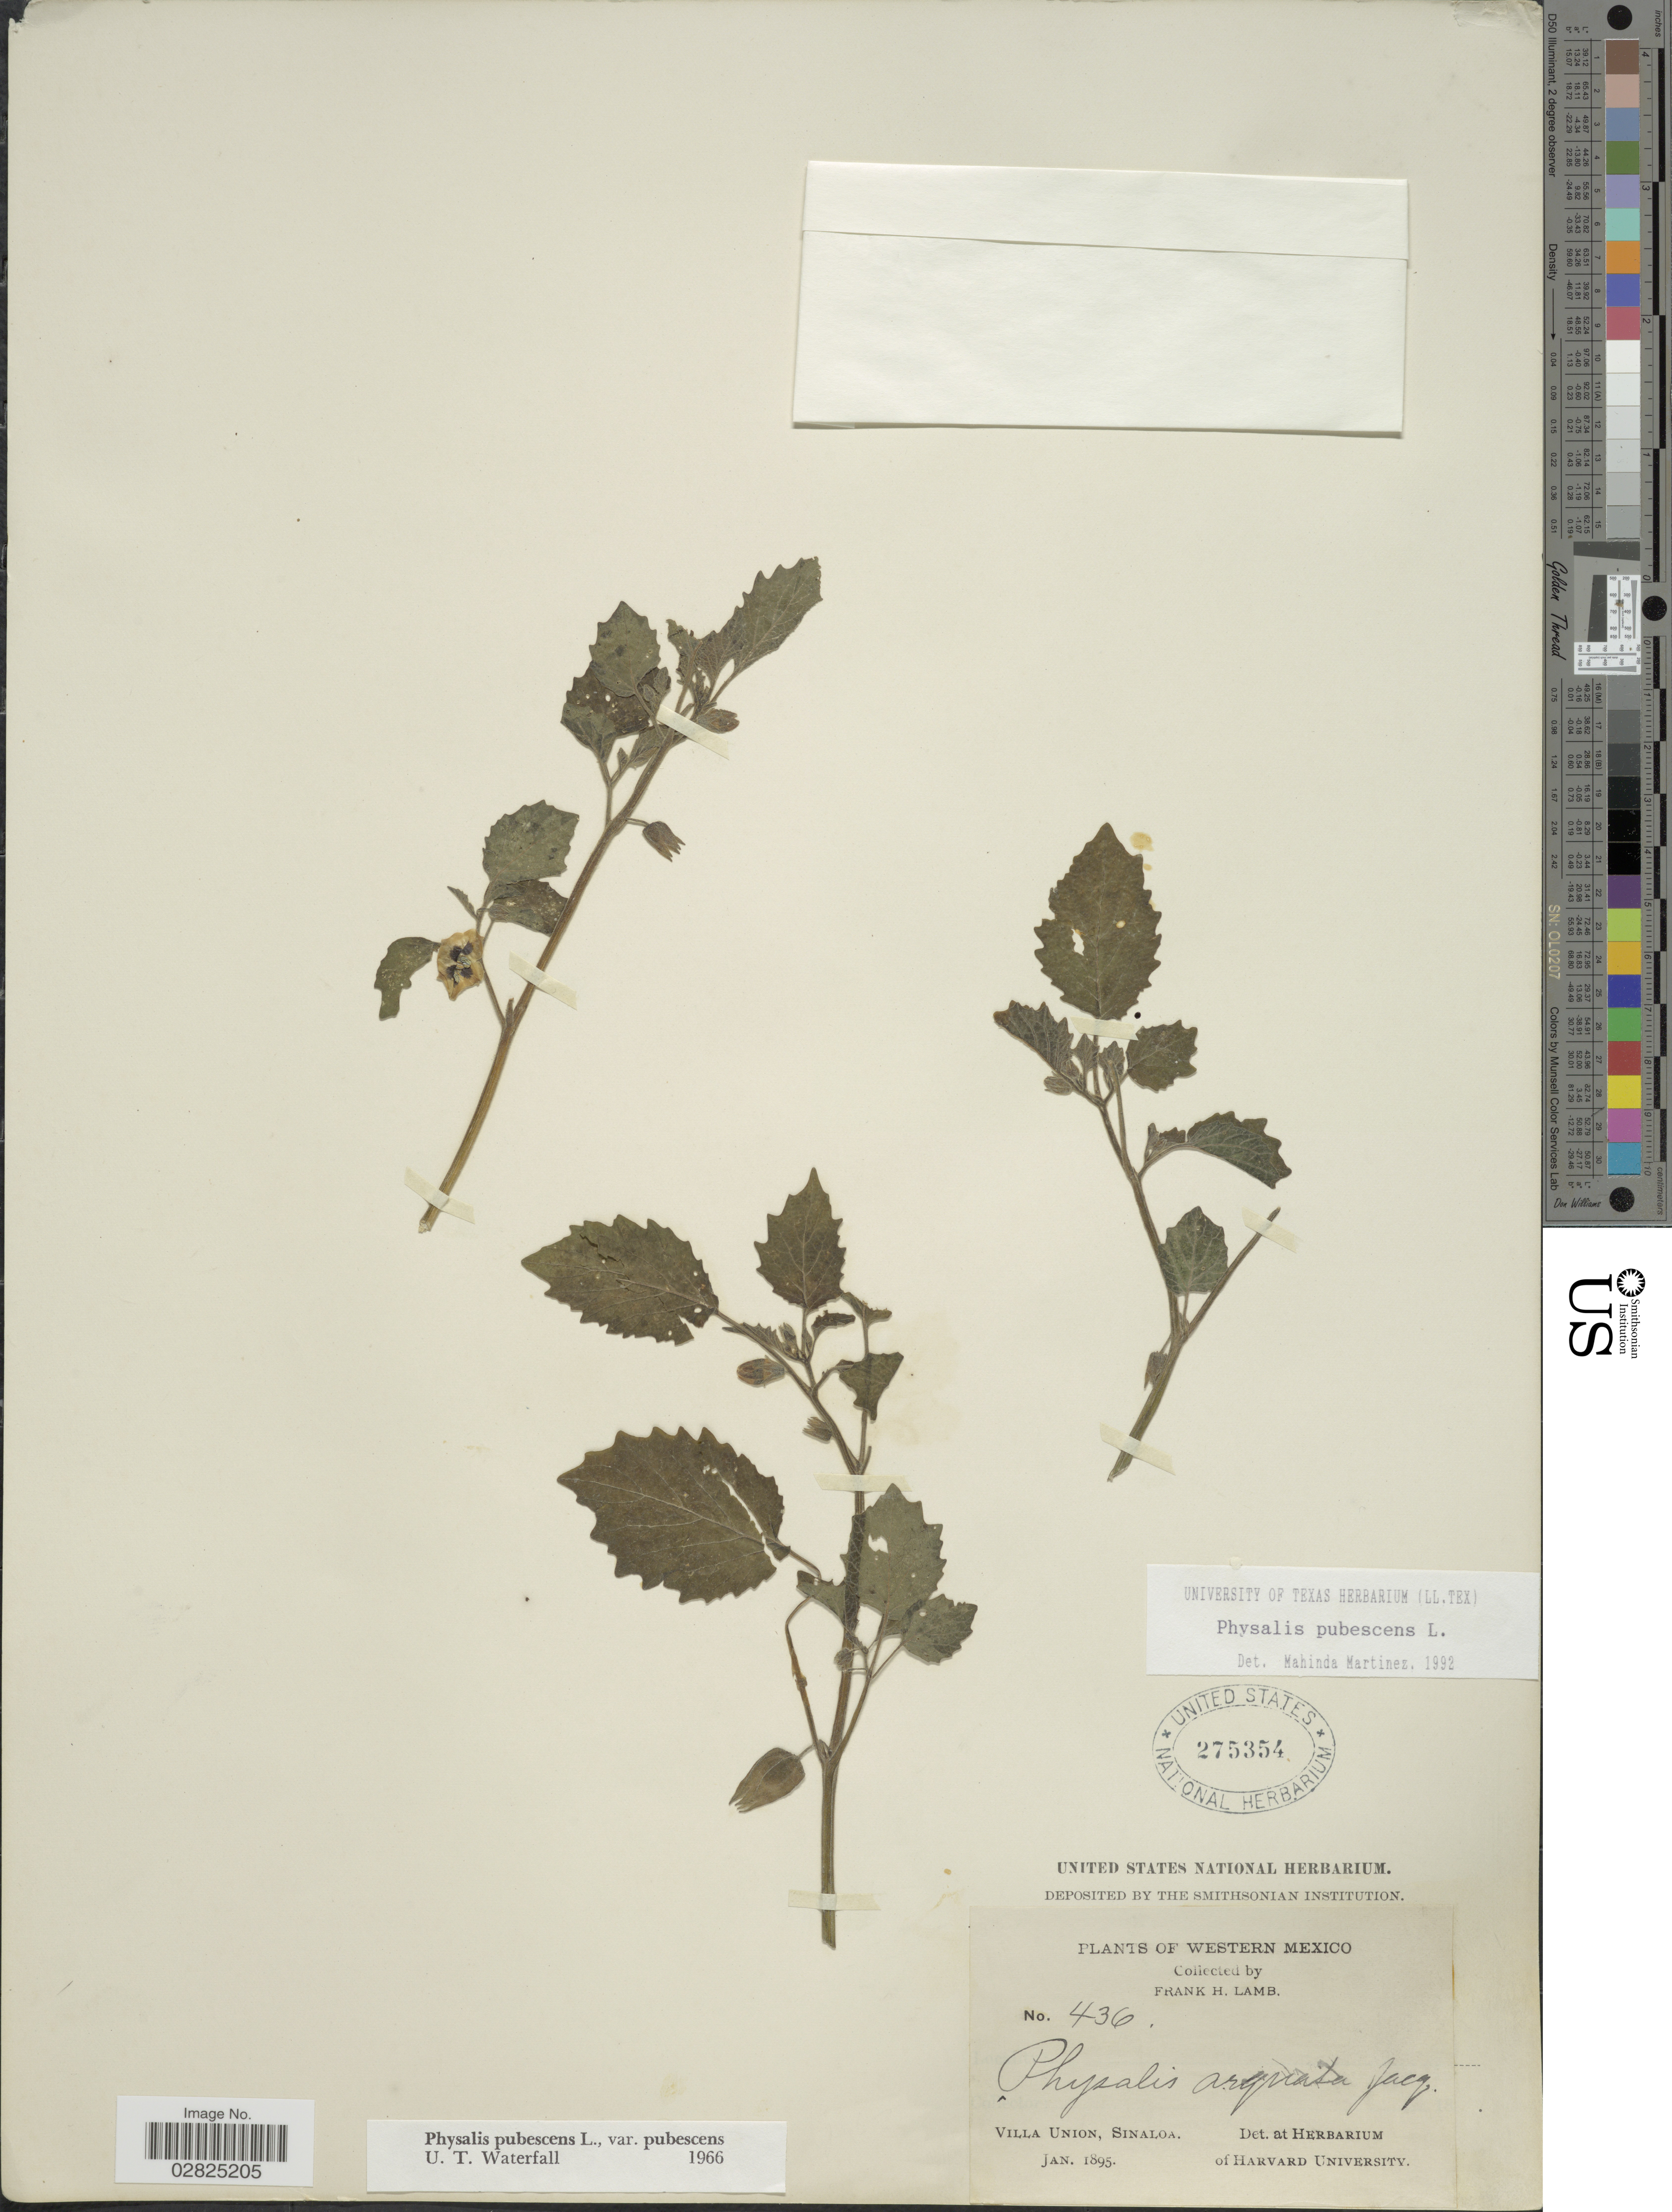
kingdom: Plantae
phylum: Tracheophyta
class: Magnoliopsida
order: Solanales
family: Solanaceae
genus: Physalis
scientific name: Physalis pubescens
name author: L.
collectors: F. H. Lamb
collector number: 436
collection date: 1895-01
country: Mexico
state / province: Sinaloa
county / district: Mazatlán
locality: Villa Unión.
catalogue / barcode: US 275354